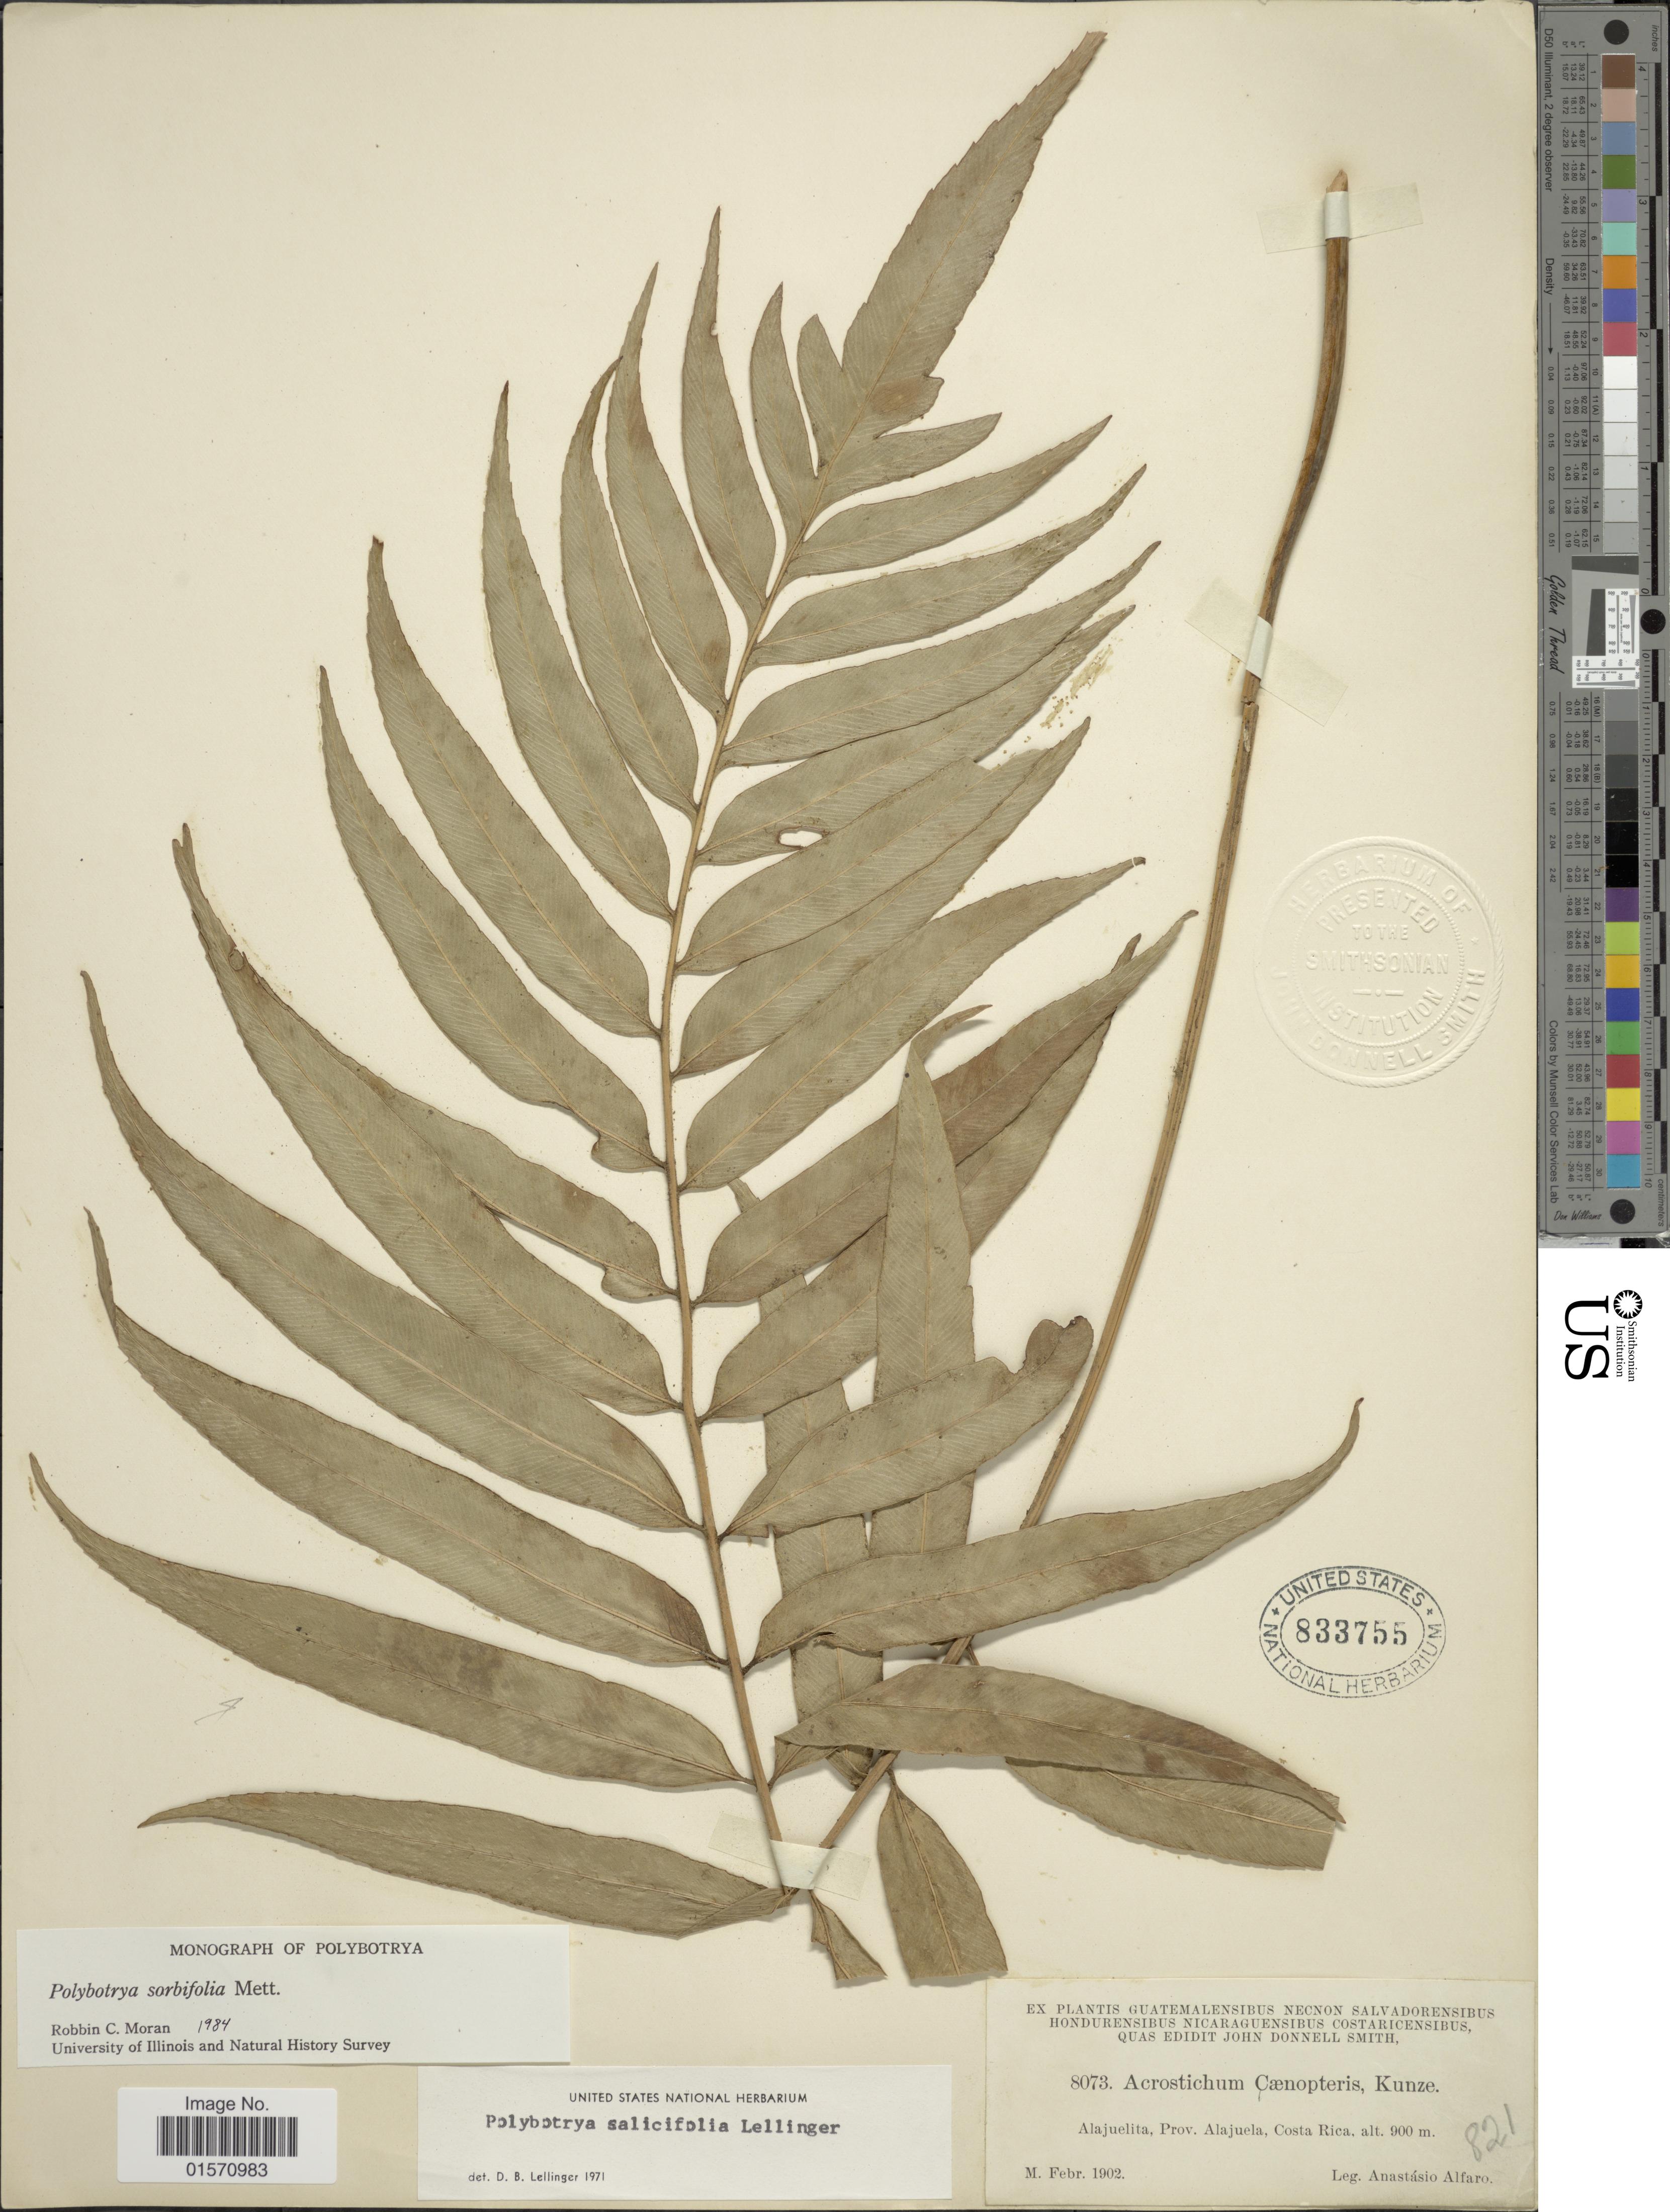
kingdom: Plantae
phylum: Tracheophyta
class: Polypodiopsida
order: Polypodiales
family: Dryopteridaceae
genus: Polybotrya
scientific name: Polybotrya sorbifolia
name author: Kuhn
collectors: A. Alfaro Gonzalez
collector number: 8073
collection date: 1902-02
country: Costa Rica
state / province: Alajuela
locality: Alajuelita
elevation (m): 900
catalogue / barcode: US 833755